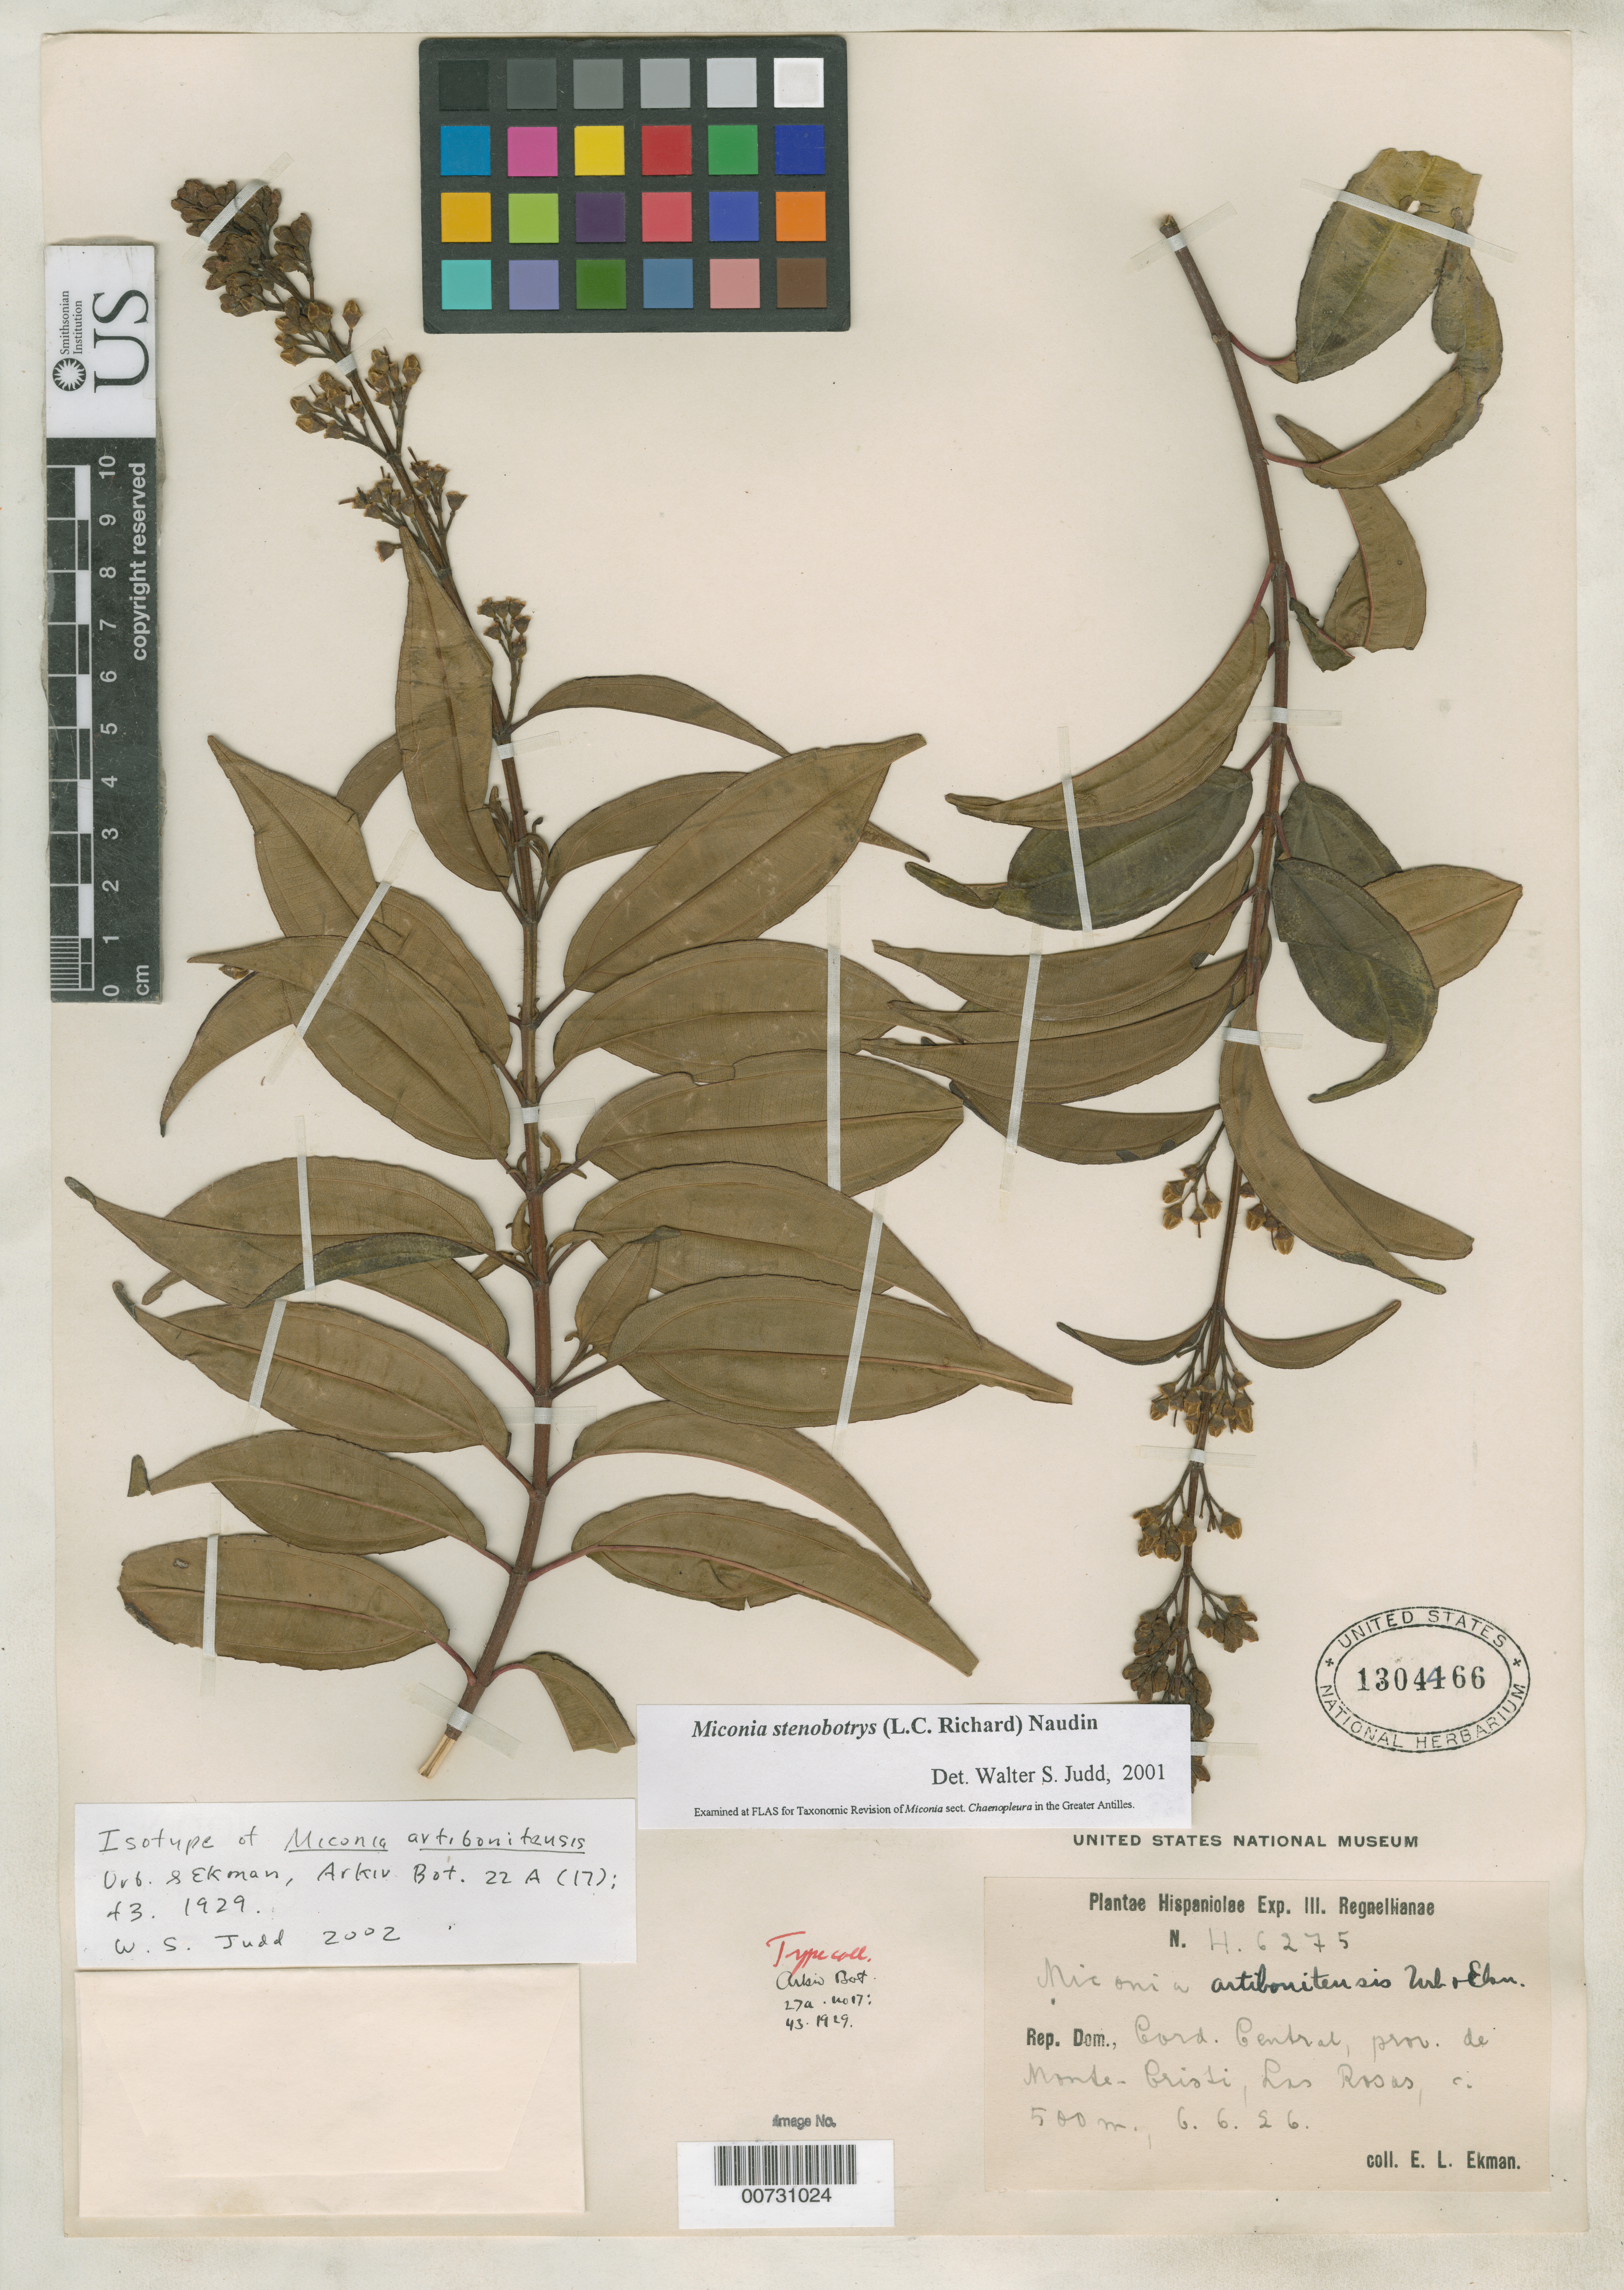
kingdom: Plantae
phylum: Tracheophyta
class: Magnoliopsida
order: Myrtales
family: Melastomataceae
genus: Miconia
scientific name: Miconia artibonitensis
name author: Urb. & Ekman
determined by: Judd, Walter S.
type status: Isotype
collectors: E. L. Ekman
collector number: H 6275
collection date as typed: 06 Jun 1926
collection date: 1926-06-06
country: Dominican Republic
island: Hispaniola Island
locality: Cord. Central, prov. De Monte-Cristi, Las Rosas [protologue: Santo Domingo, Prov. Monte-Cristi prope las Rosas ad Rio Artibonite].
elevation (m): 500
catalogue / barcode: US 1304466